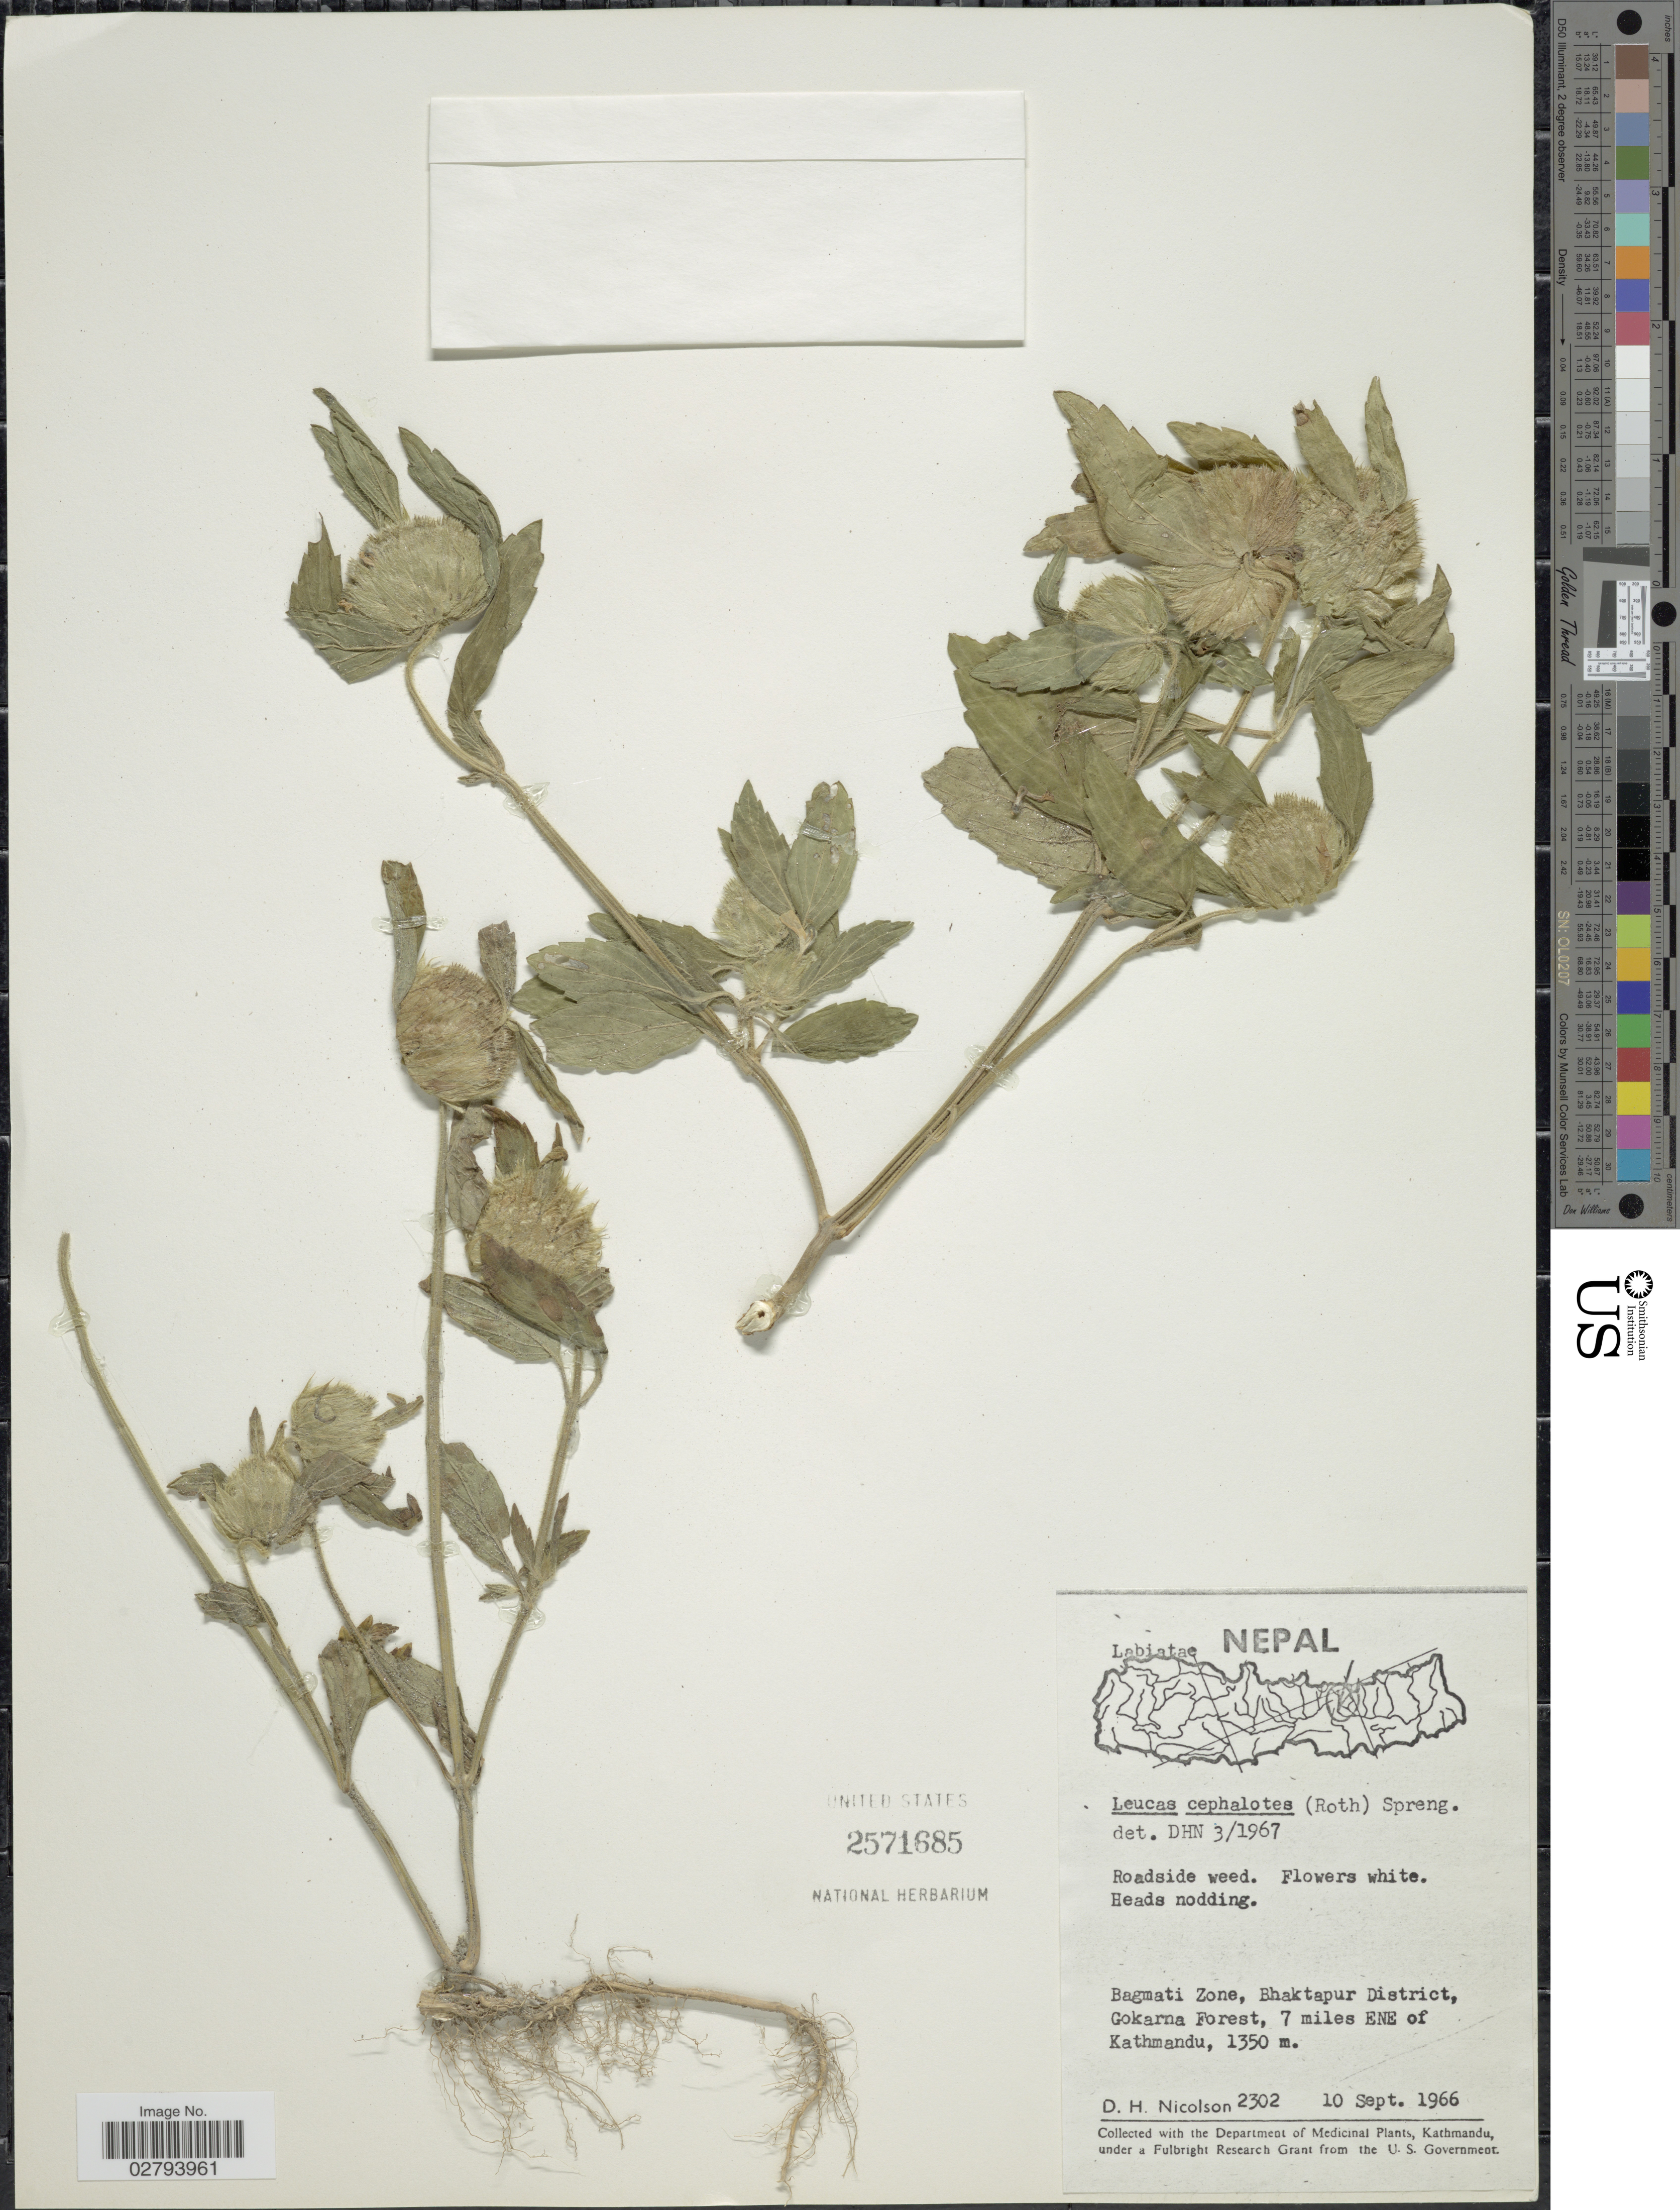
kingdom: Plantae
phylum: Tracheophyta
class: Magnoliopsida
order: Lamiales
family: Lamiaceae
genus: Leucas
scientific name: Leucas cephalotes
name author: (A. Roth) Spreng.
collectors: D. H. Nicolson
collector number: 2302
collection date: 1966-09-10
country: Nepal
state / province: Bagmati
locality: Bagmati Zone, Bhaktapur District, Gokarna Forest, 7 miles NNE of Kathmandu.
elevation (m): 1350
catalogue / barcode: US 2571685